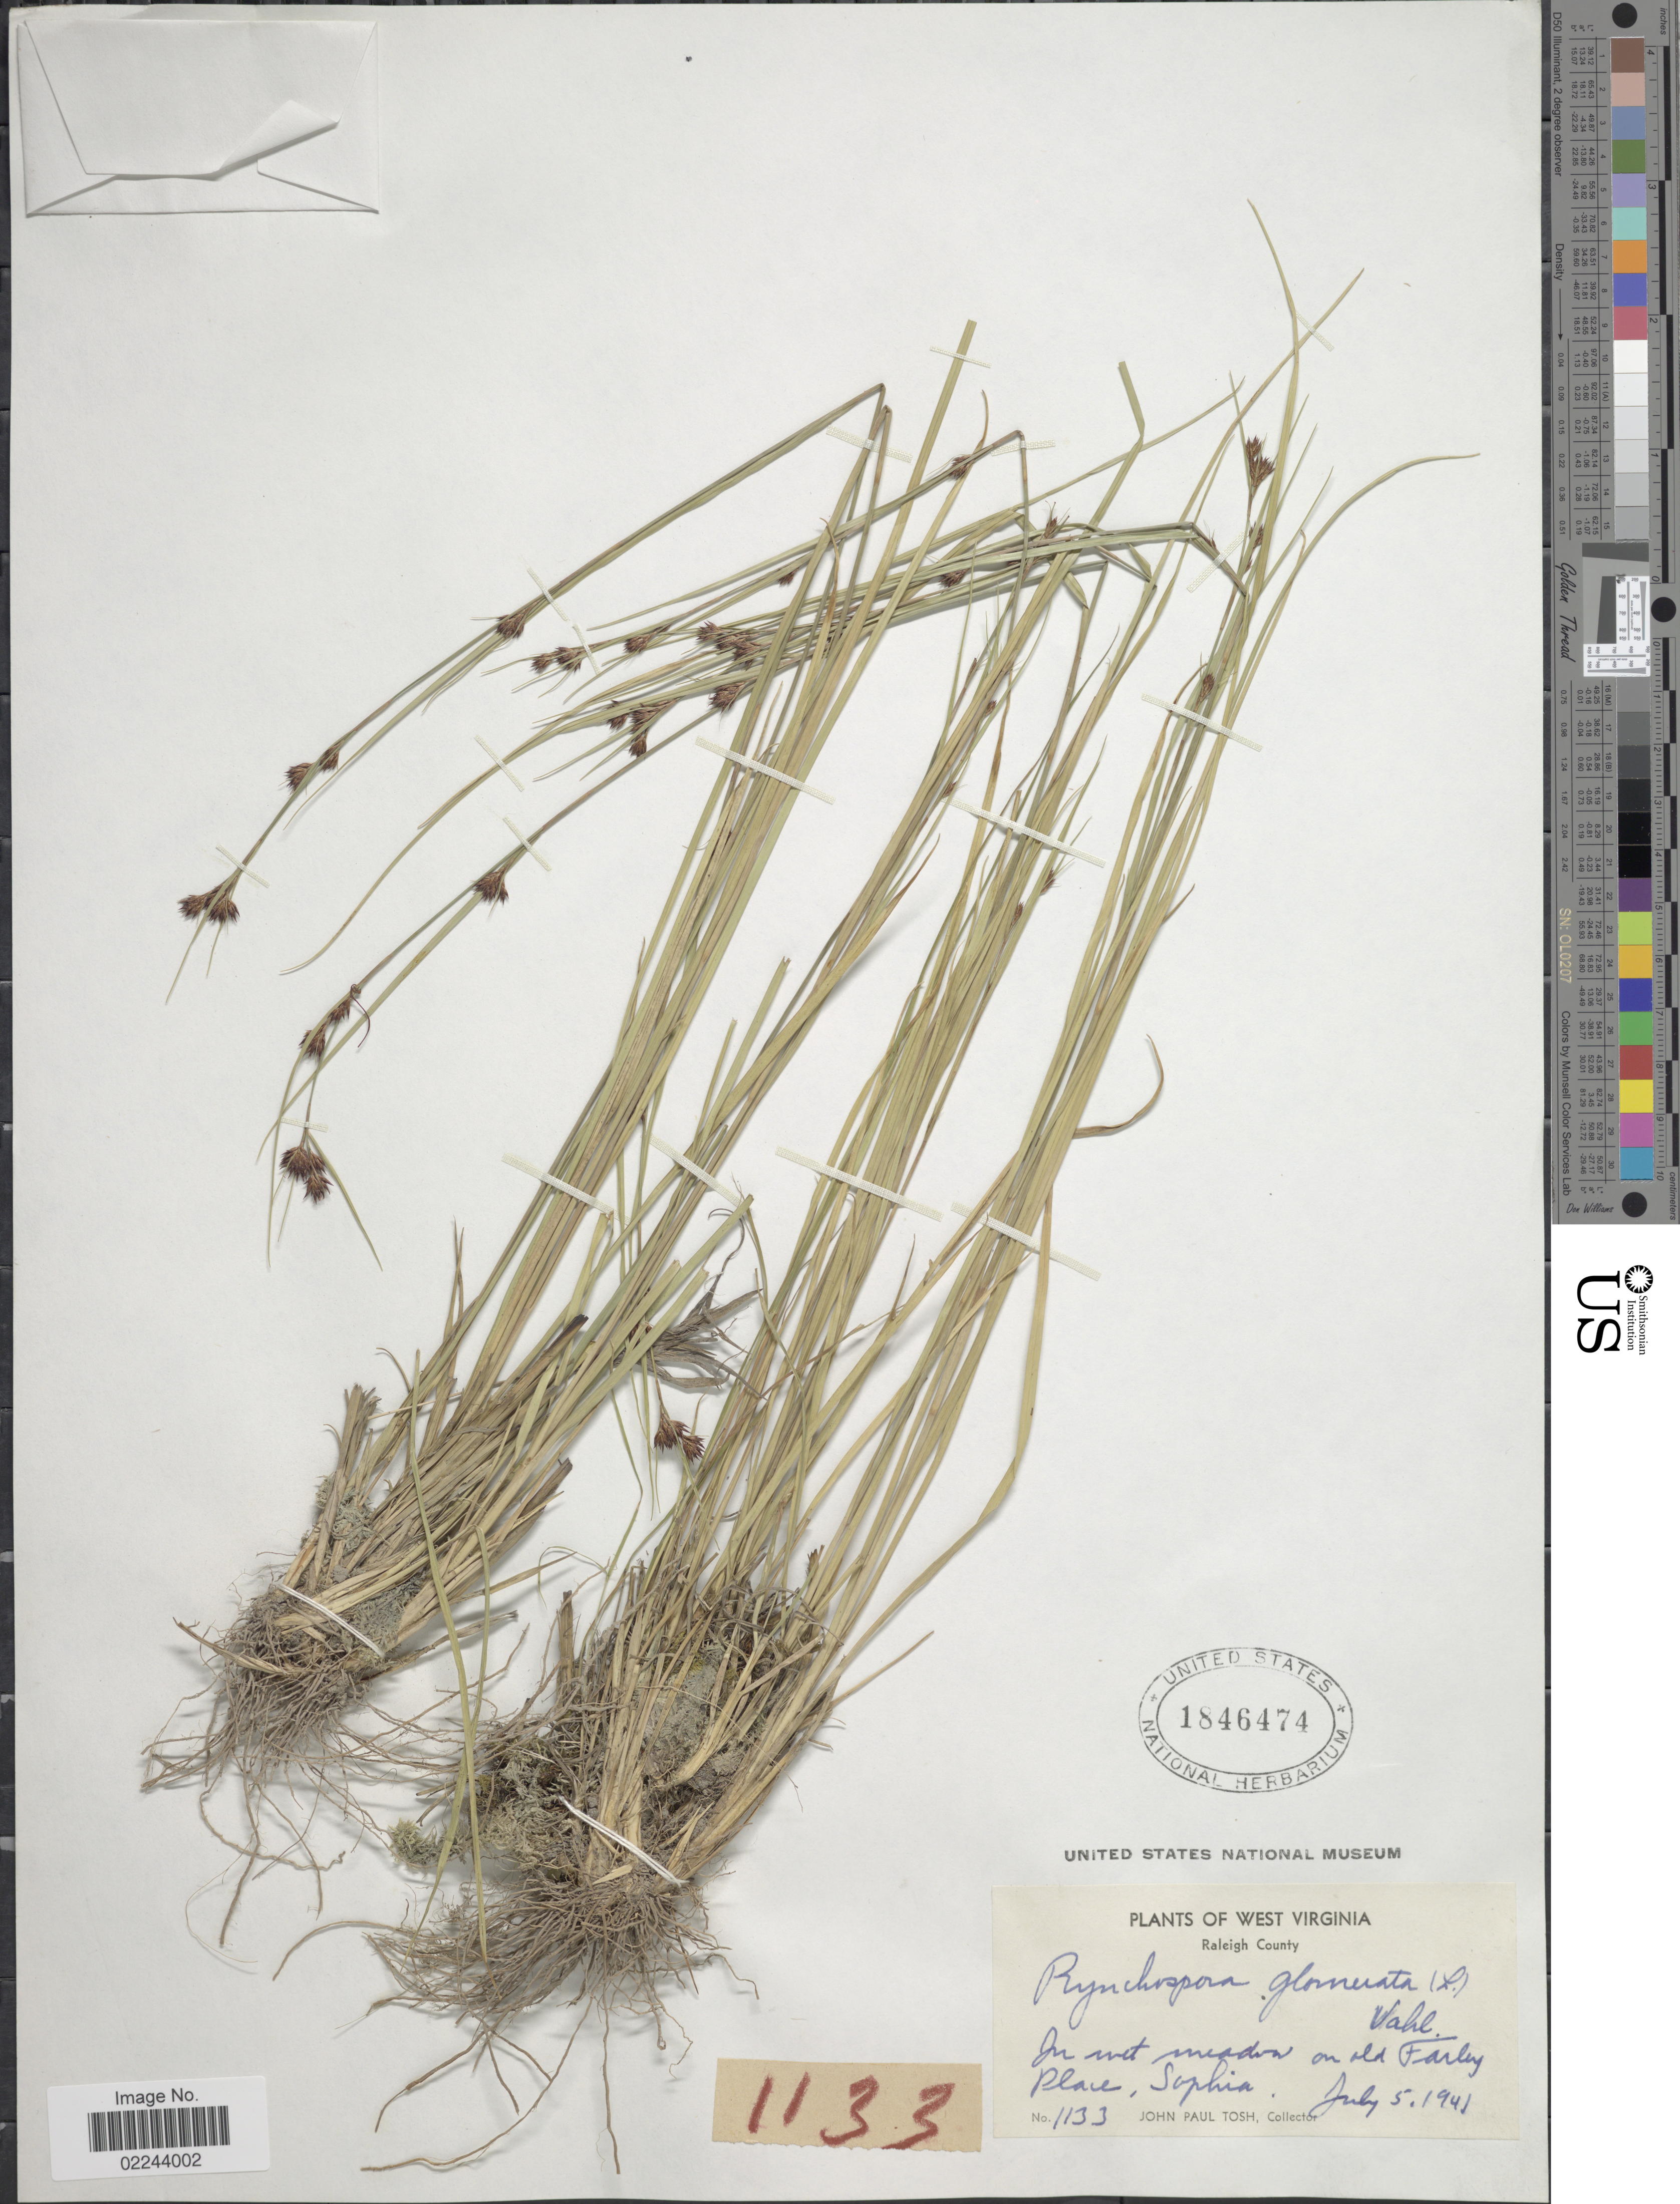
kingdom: Plantae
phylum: Tracheophyta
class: Liliopsida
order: Poales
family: Cyperaceae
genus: Rhynchospora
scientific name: Rhynchospora glomerata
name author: (L.) Vahl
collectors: J. Tosh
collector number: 1133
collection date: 1941-07-05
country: United States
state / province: West Virginia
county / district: Raleigh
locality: Raleigh County, Old Farley Place, Sophia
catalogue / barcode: US 1846474